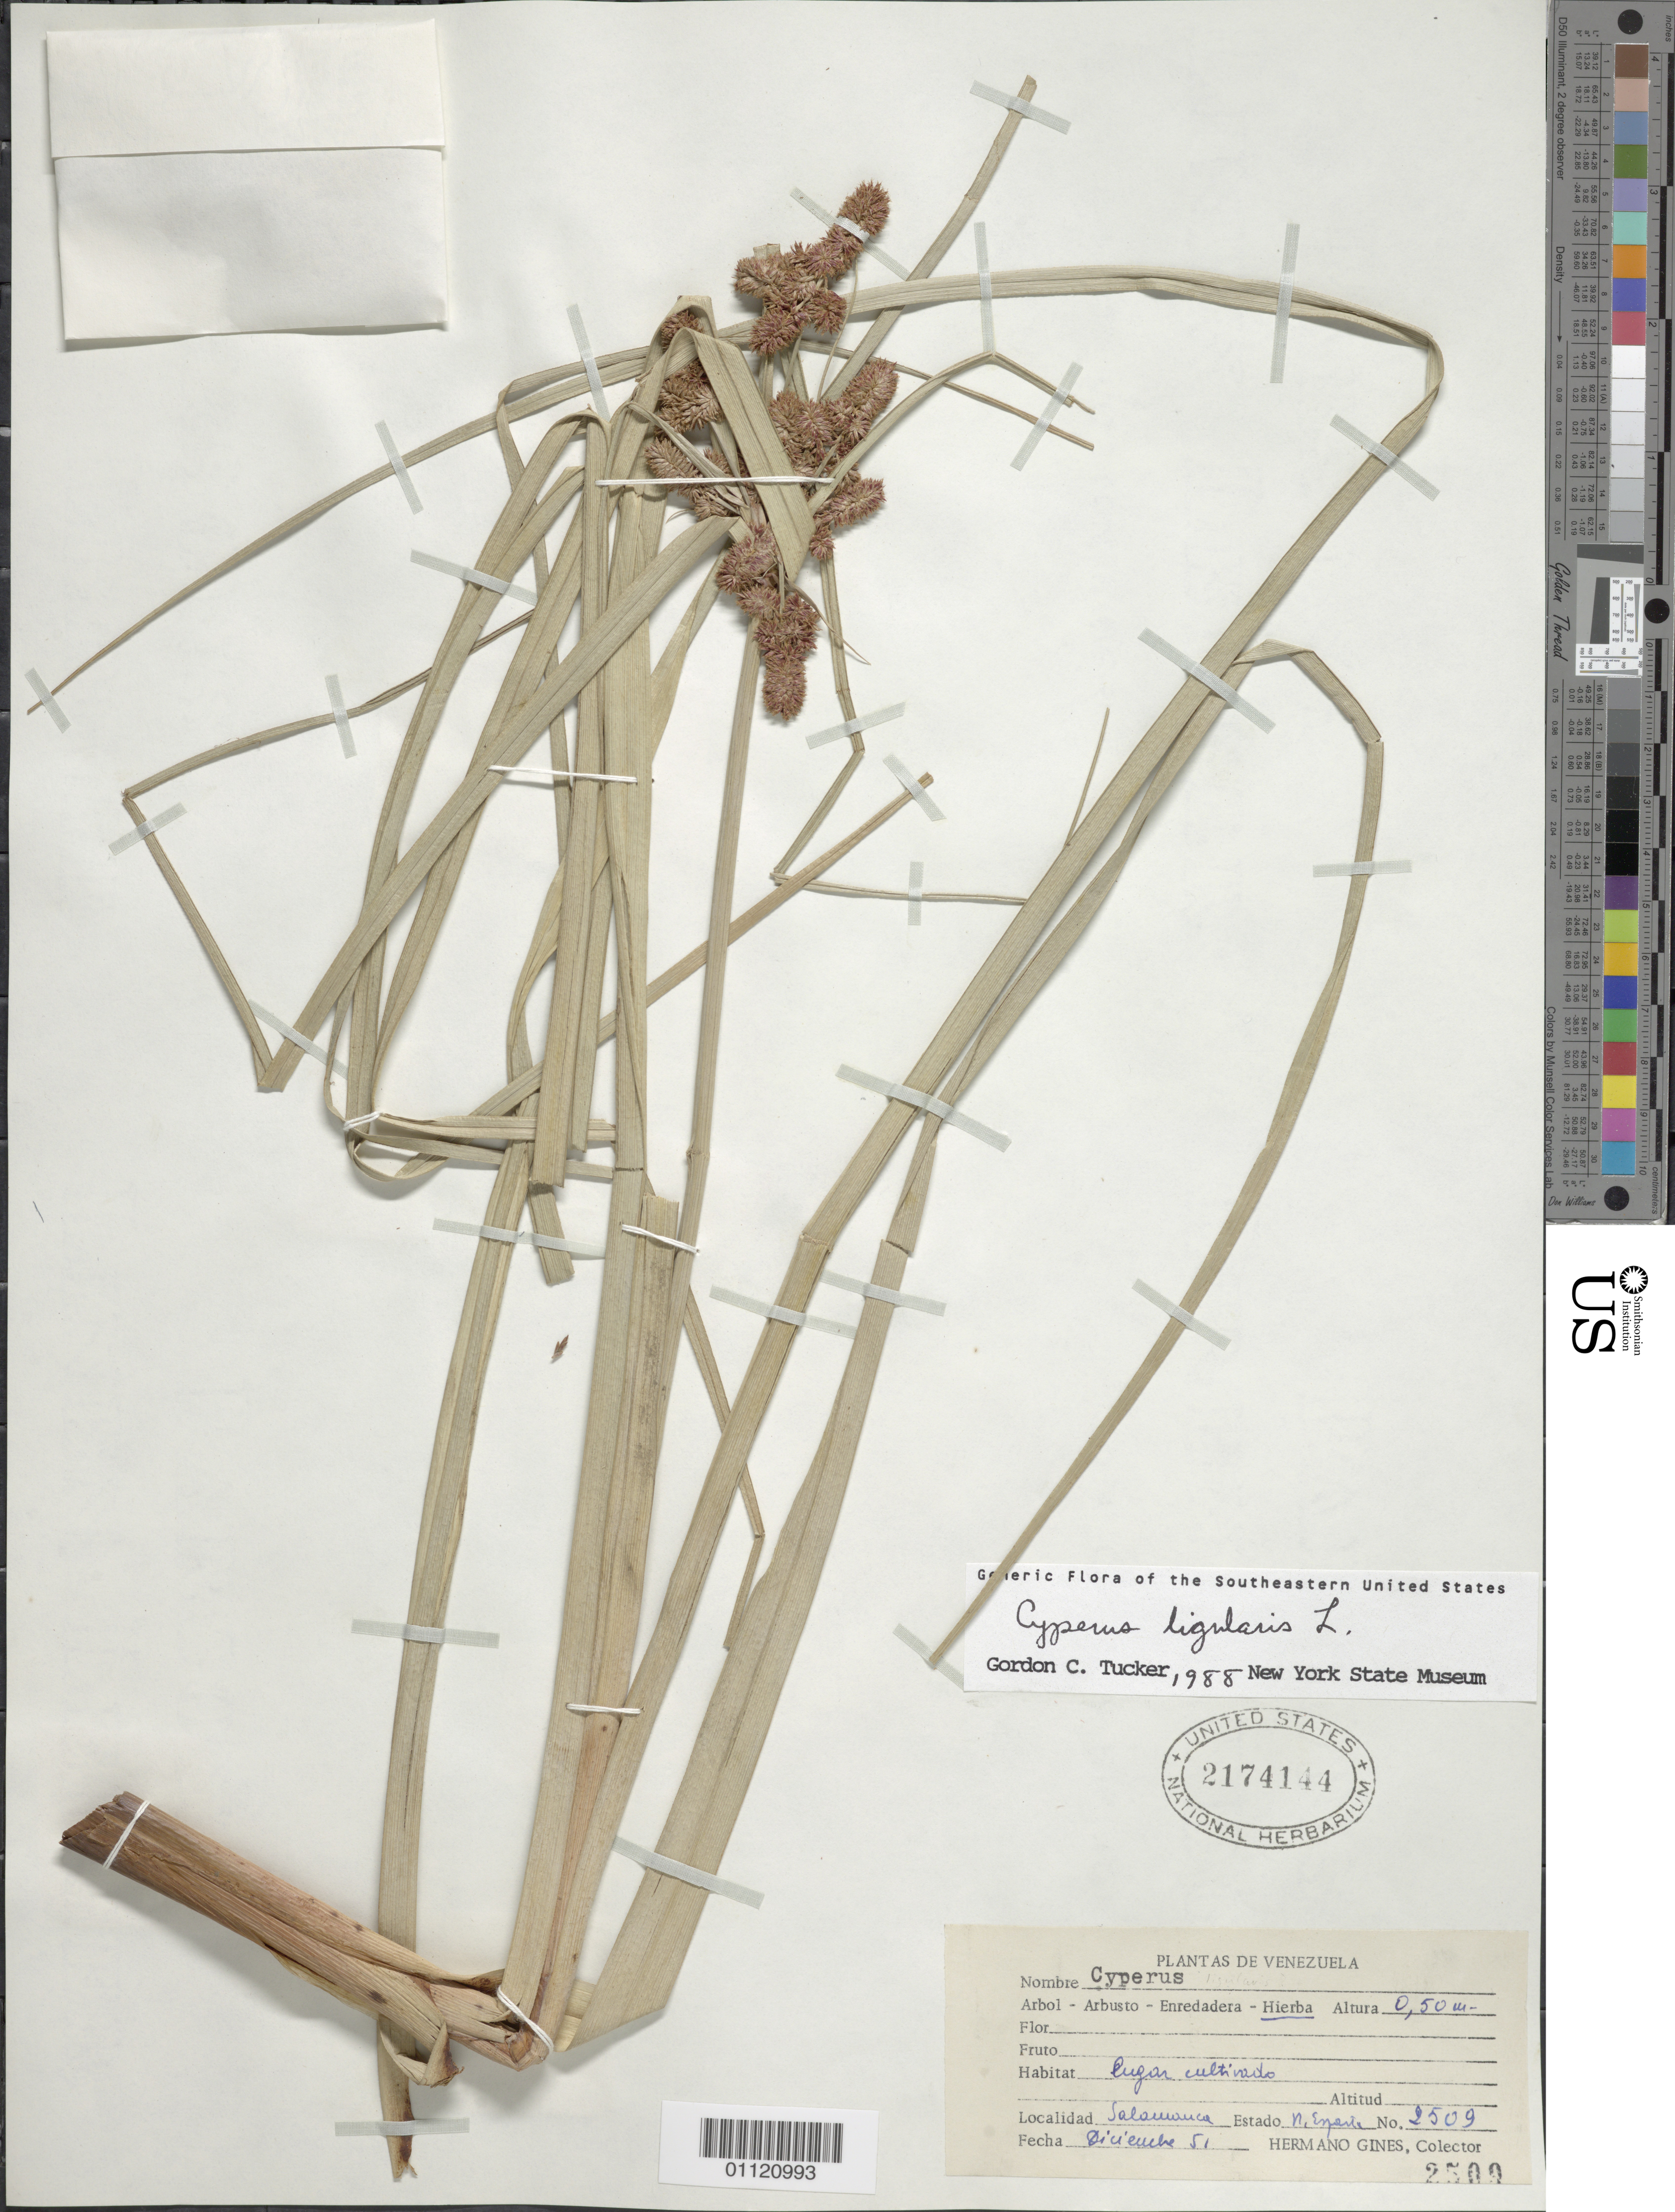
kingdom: Plantae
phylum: Tracheophyta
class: Liliopsida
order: Poales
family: Cyperaceae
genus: Cyperus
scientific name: Cyperus ligularis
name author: L.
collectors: Bro. Gines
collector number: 2509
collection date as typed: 01 Dec 1951 to 31 Dec 1951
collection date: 1951-12-01/1951-12-31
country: Venezuela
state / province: Nueva Esparta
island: Margarita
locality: Salamanca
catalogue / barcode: US 2174144